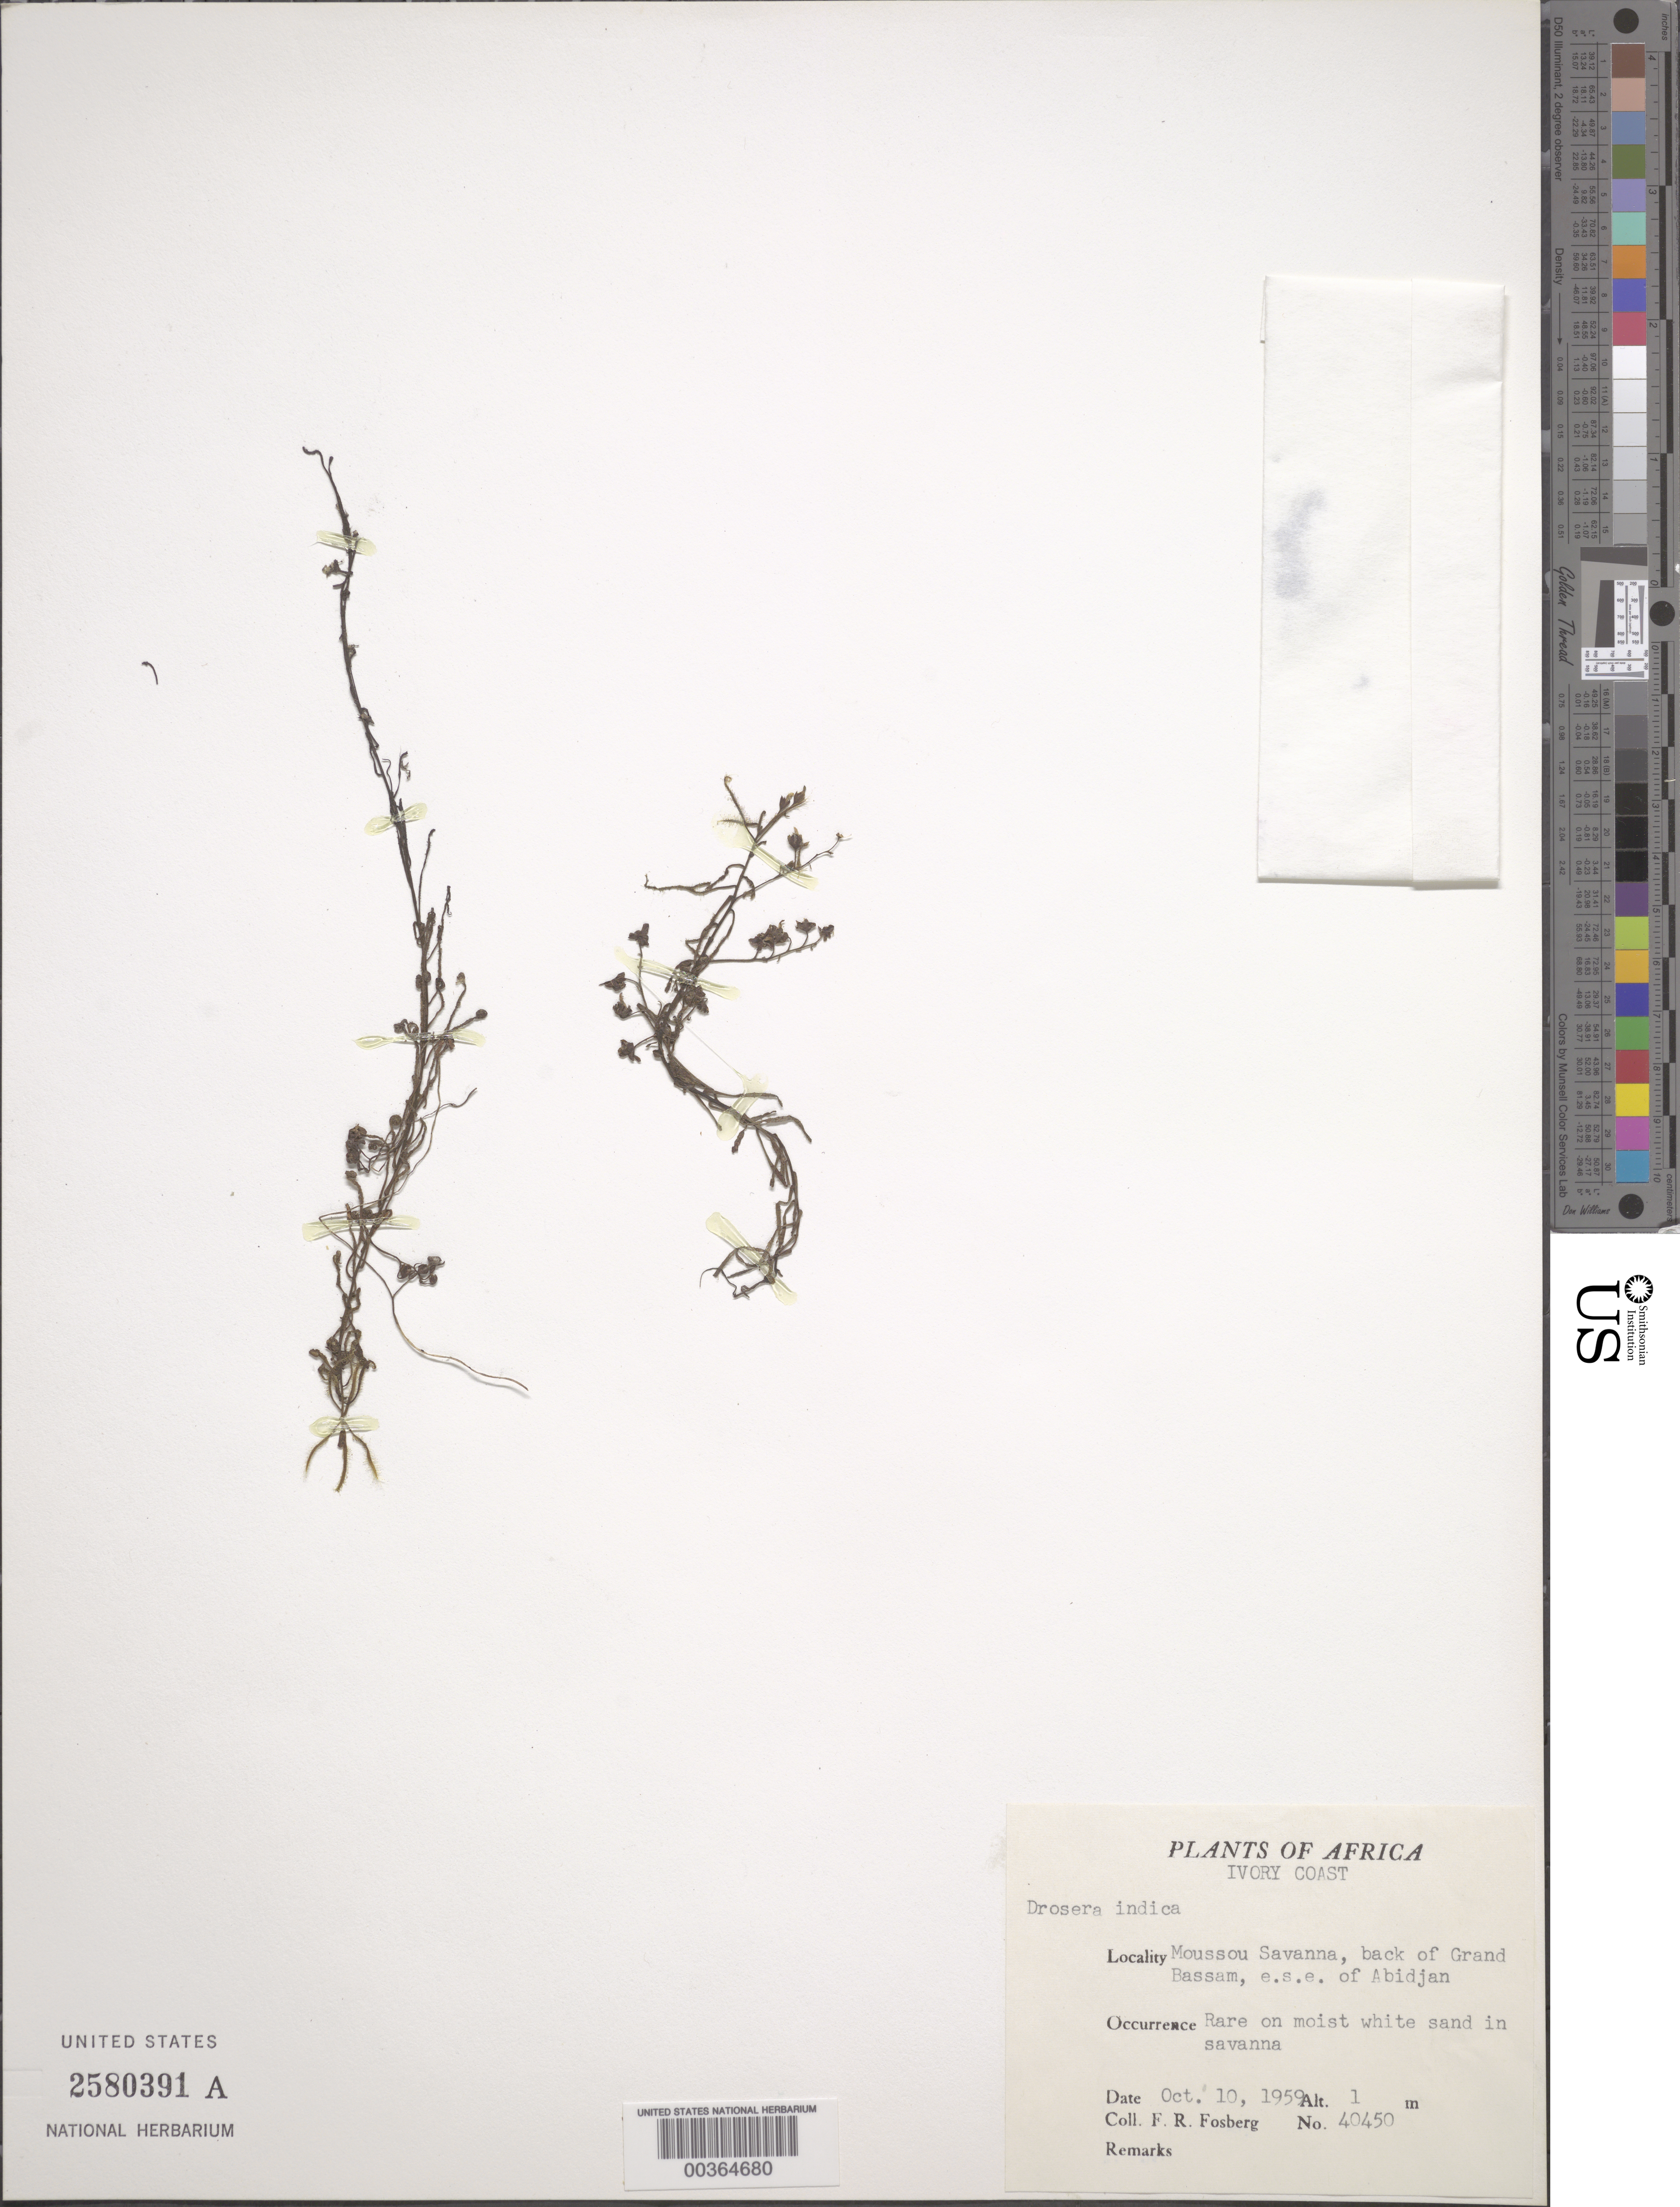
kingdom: Plantae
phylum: Tracheophyta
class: Magnoliopsida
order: Caryophyllales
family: Droseraceae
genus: Drosera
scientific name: Drosera indica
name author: L.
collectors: F. R. Fosberg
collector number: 40450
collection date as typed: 10 Oct 1959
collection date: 1959-10-10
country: Ivory Coast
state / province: Abidjan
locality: Moussou savanna, back of Grand Bassam, ESE of Abidjan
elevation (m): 1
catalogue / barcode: US 2580391A